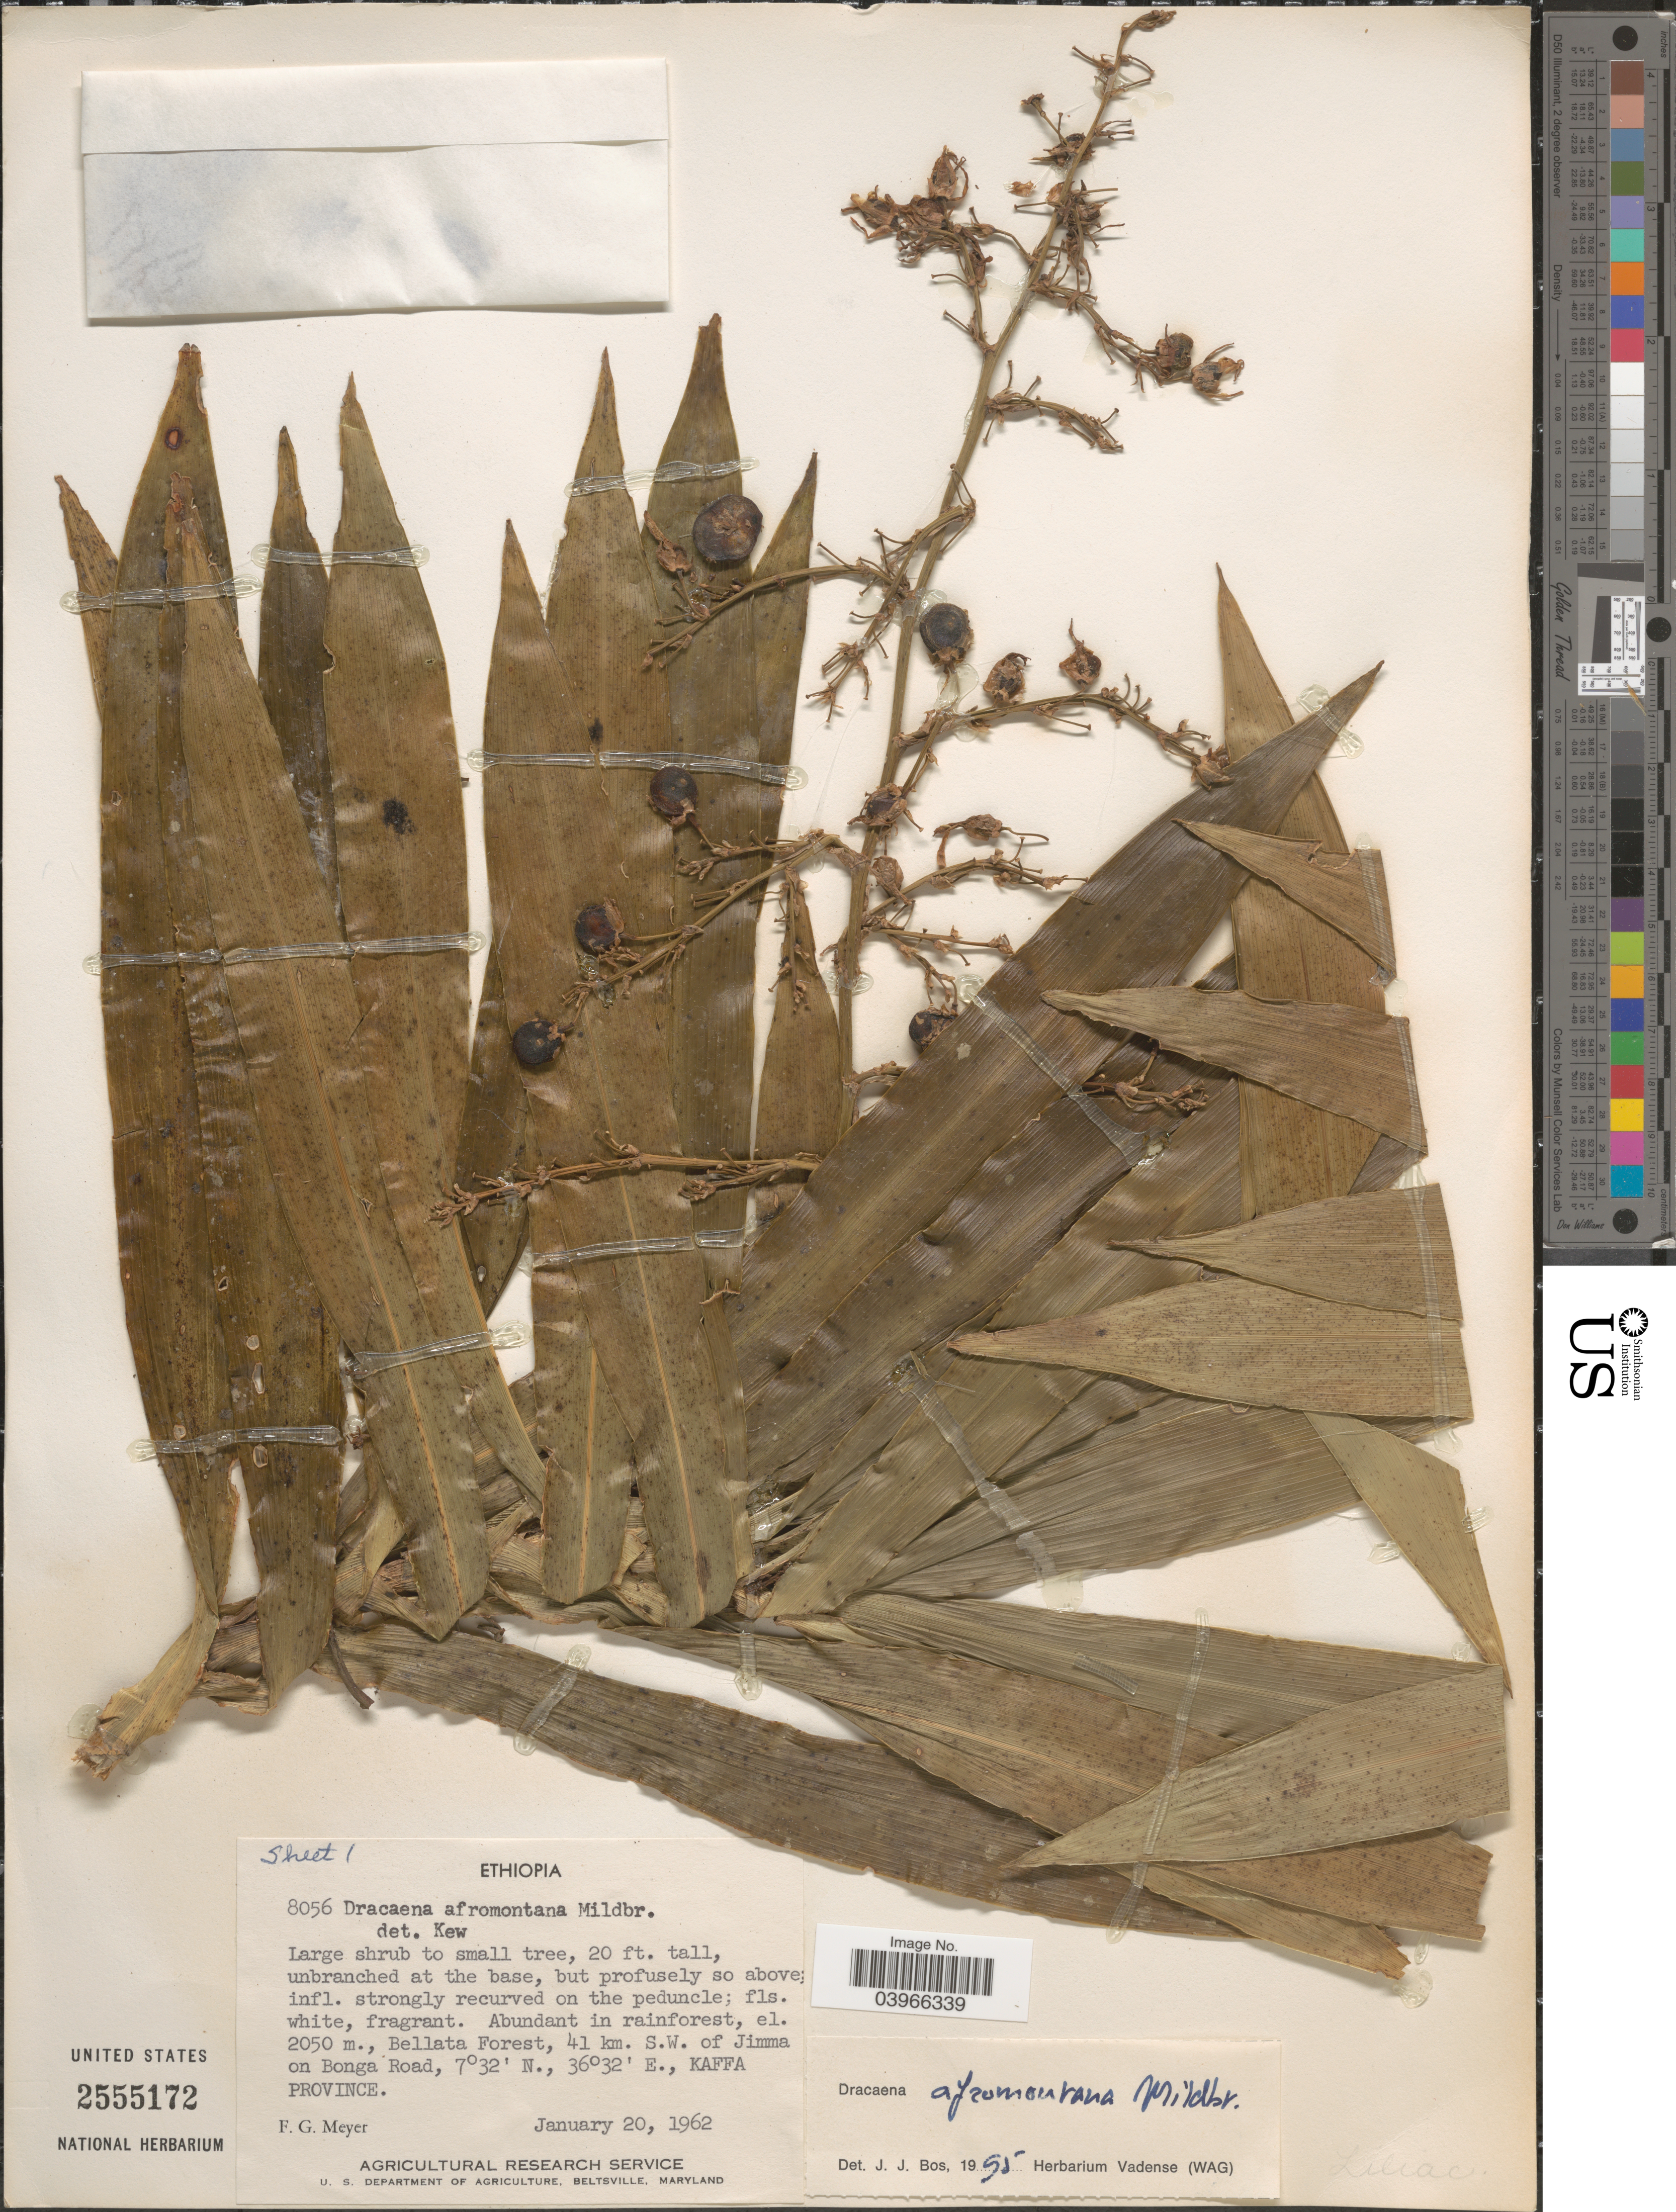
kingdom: Plantae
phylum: Tracheophyta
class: Liliopsida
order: Asparagales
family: Asparagaceae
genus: Dracaena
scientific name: Dracaena afromontana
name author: Mildbr.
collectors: F. G. Meyer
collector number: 8056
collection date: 1962-01-20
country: Ethiopia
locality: Bellata Forest, 41 km. S.W. of Jimma on Bongo Road, Kaffa Province.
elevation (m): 2050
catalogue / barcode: US 2555172